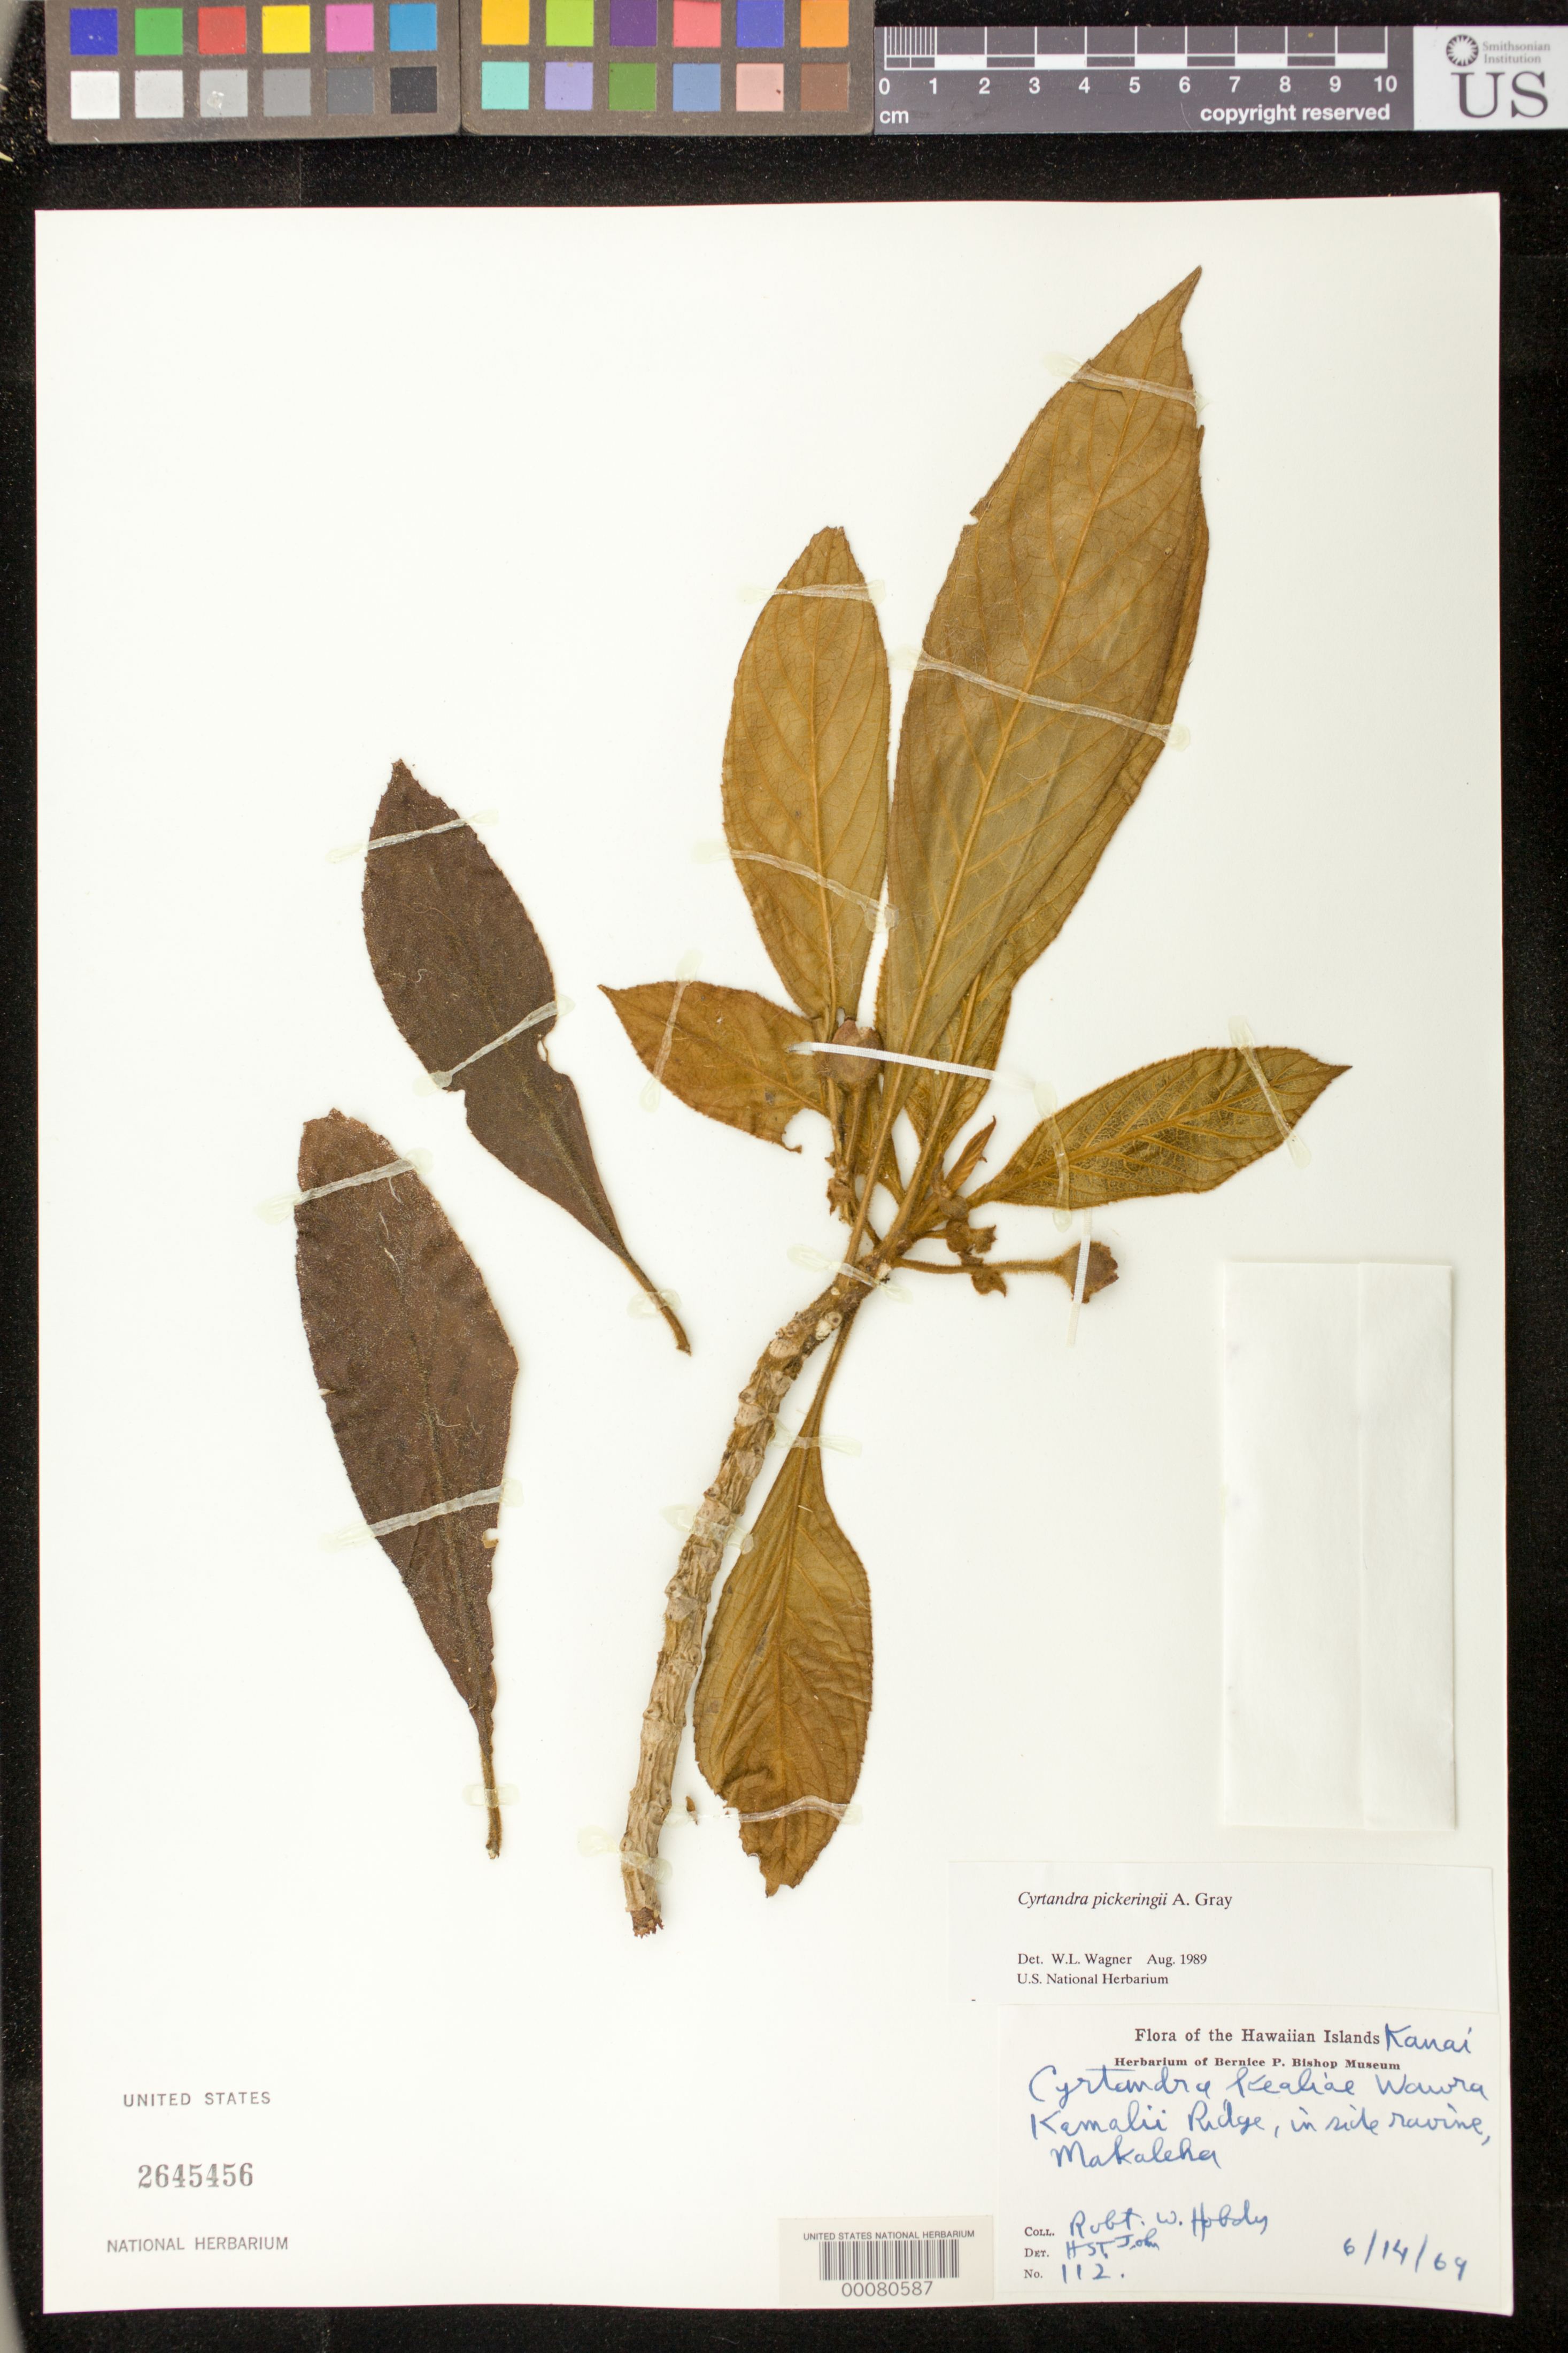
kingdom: Plantae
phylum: Tracheophyta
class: Magnoliopsida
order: Lamiales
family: Gesneriaceae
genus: Cyrtandra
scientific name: Cyrtandra pickeringii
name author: A. Gray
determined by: St. John, H.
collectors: R. Hobdy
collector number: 112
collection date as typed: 14 Jun 1969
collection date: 1969-06-14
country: United States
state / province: Hawaii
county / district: Kauai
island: Kaua'i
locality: Kamalii ridge, in side ravine, Makaleha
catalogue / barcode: US 2645456